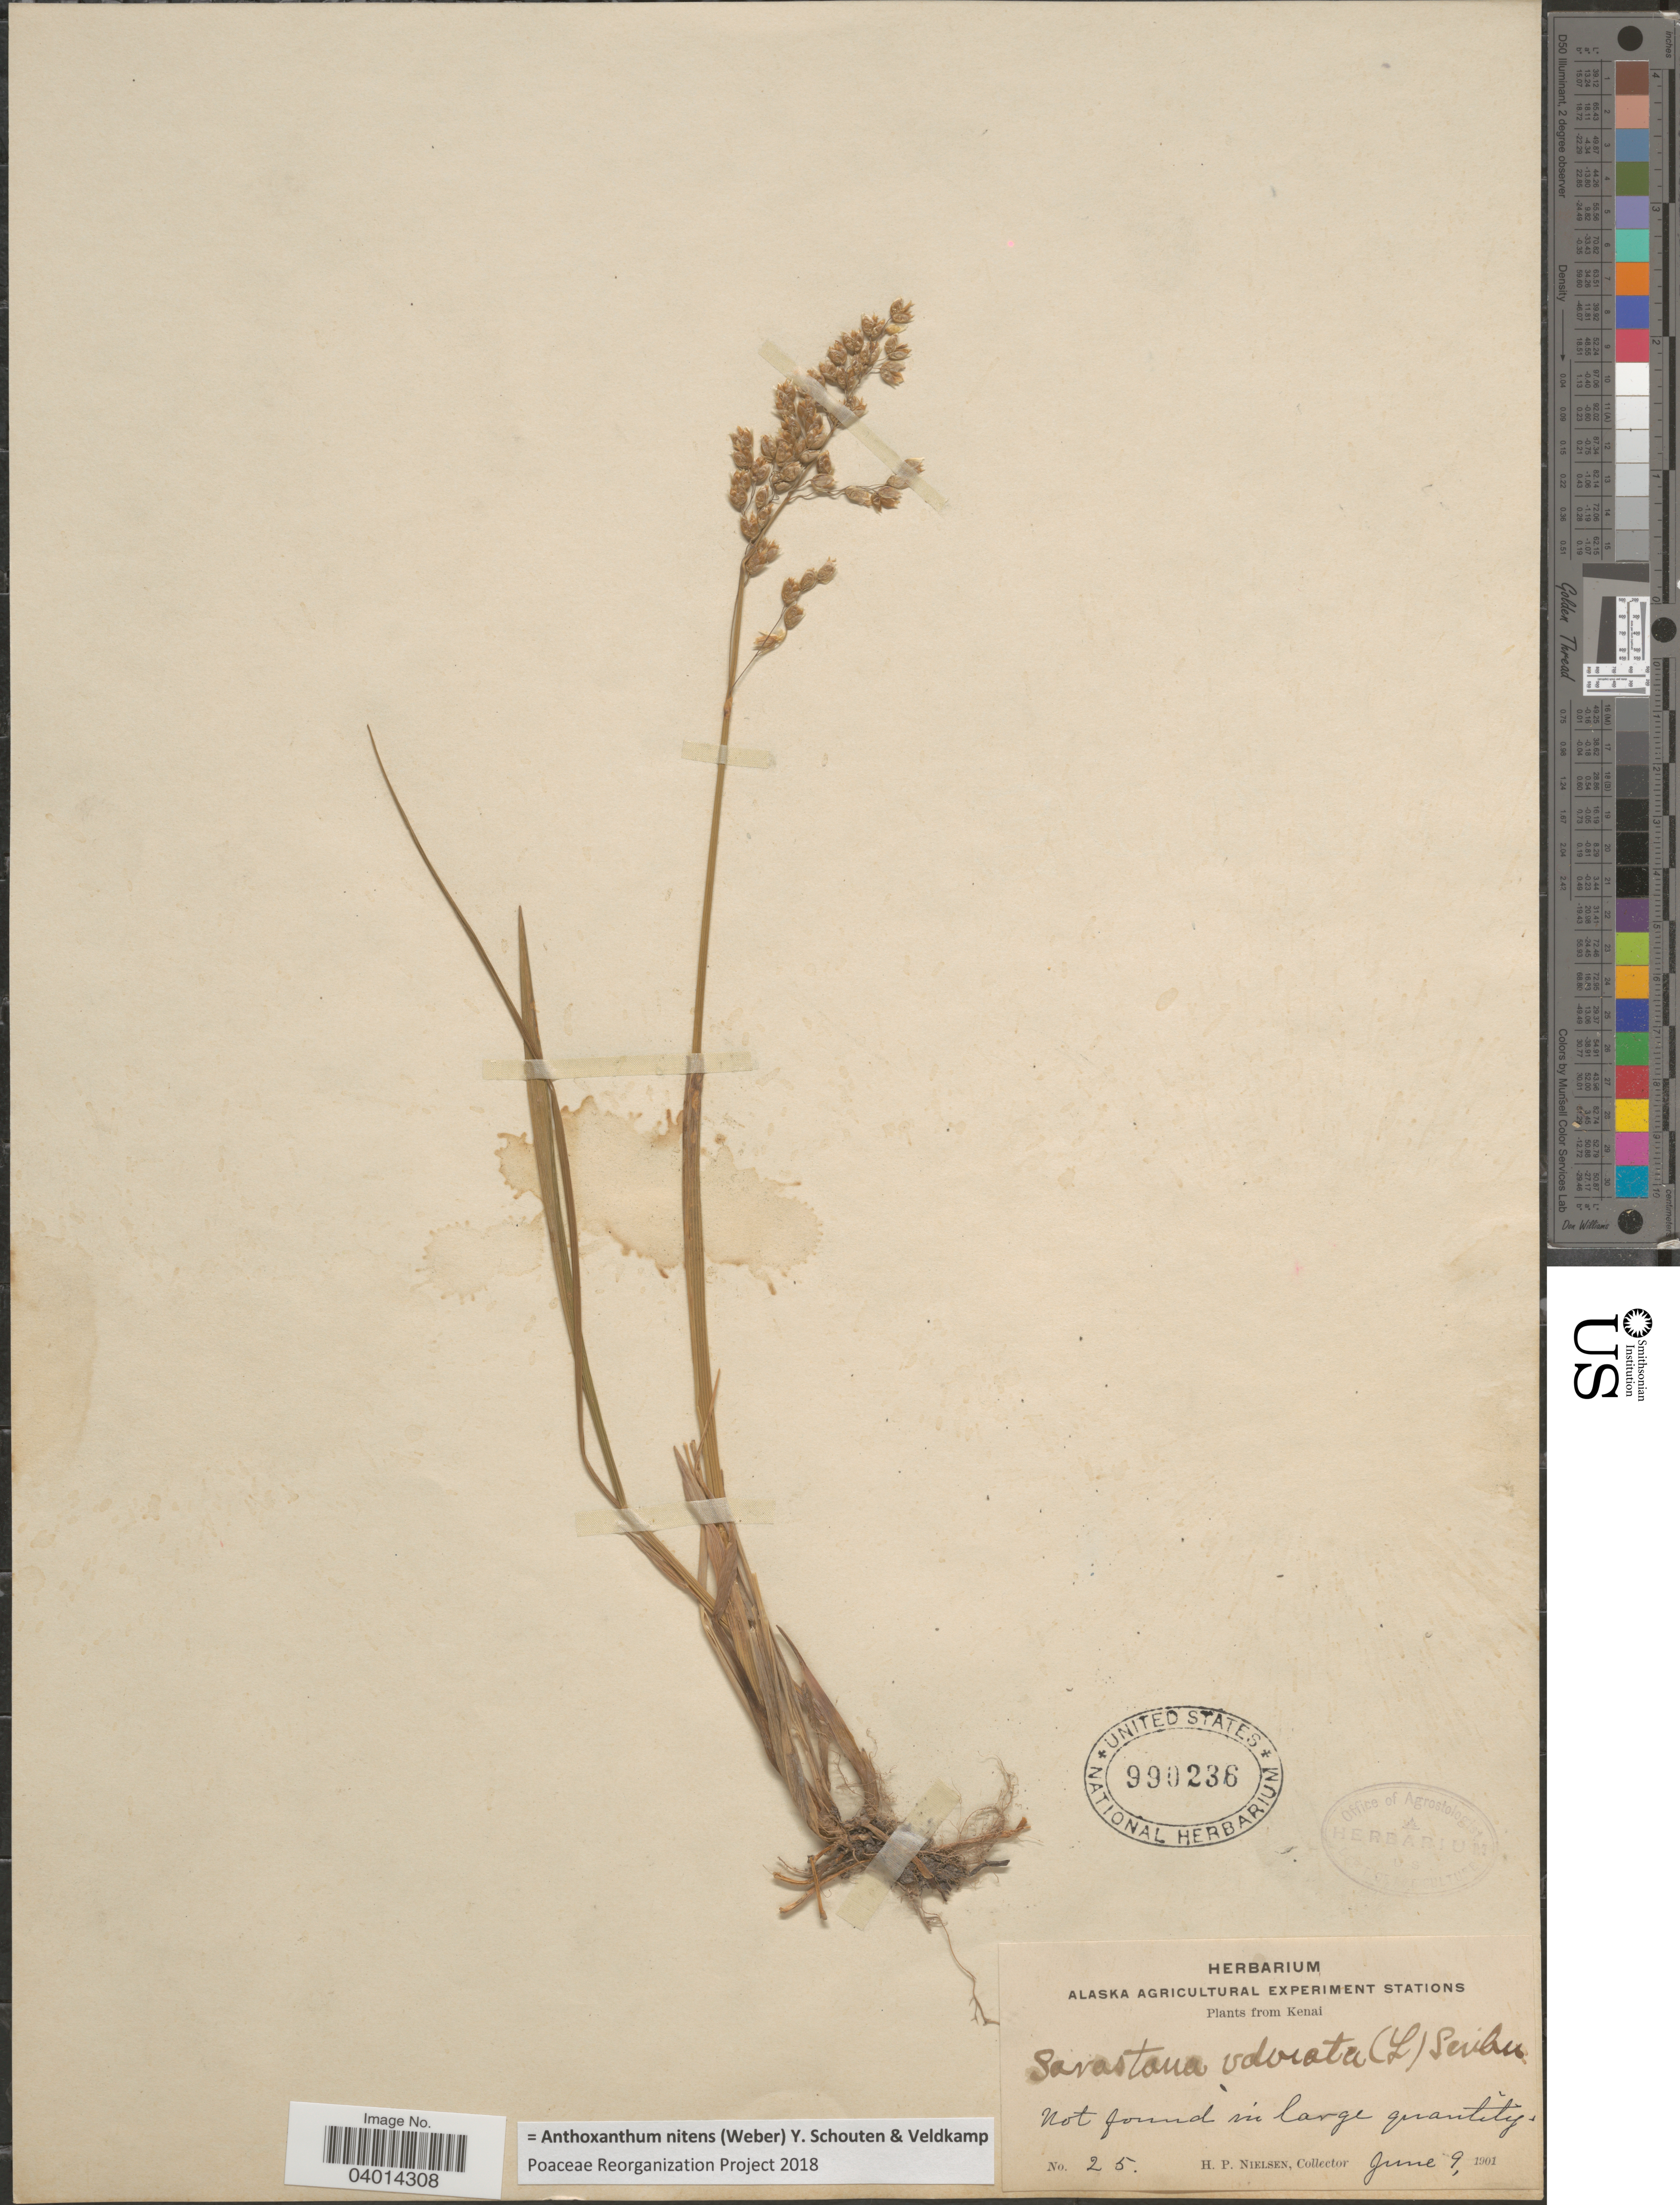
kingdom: Plantae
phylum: Tracheophyta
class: Liliopsida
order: Poales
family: Poaceae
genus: Anthoxanthum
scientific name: Anthoxanthum nitens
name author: (G.H. Weber) R.T.A. Schouten & Veldkamp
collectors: H. P. Nielsen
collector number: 25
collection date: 1901-06-09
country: United States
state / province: Alaska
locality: Kenai.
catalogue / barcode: US 990236